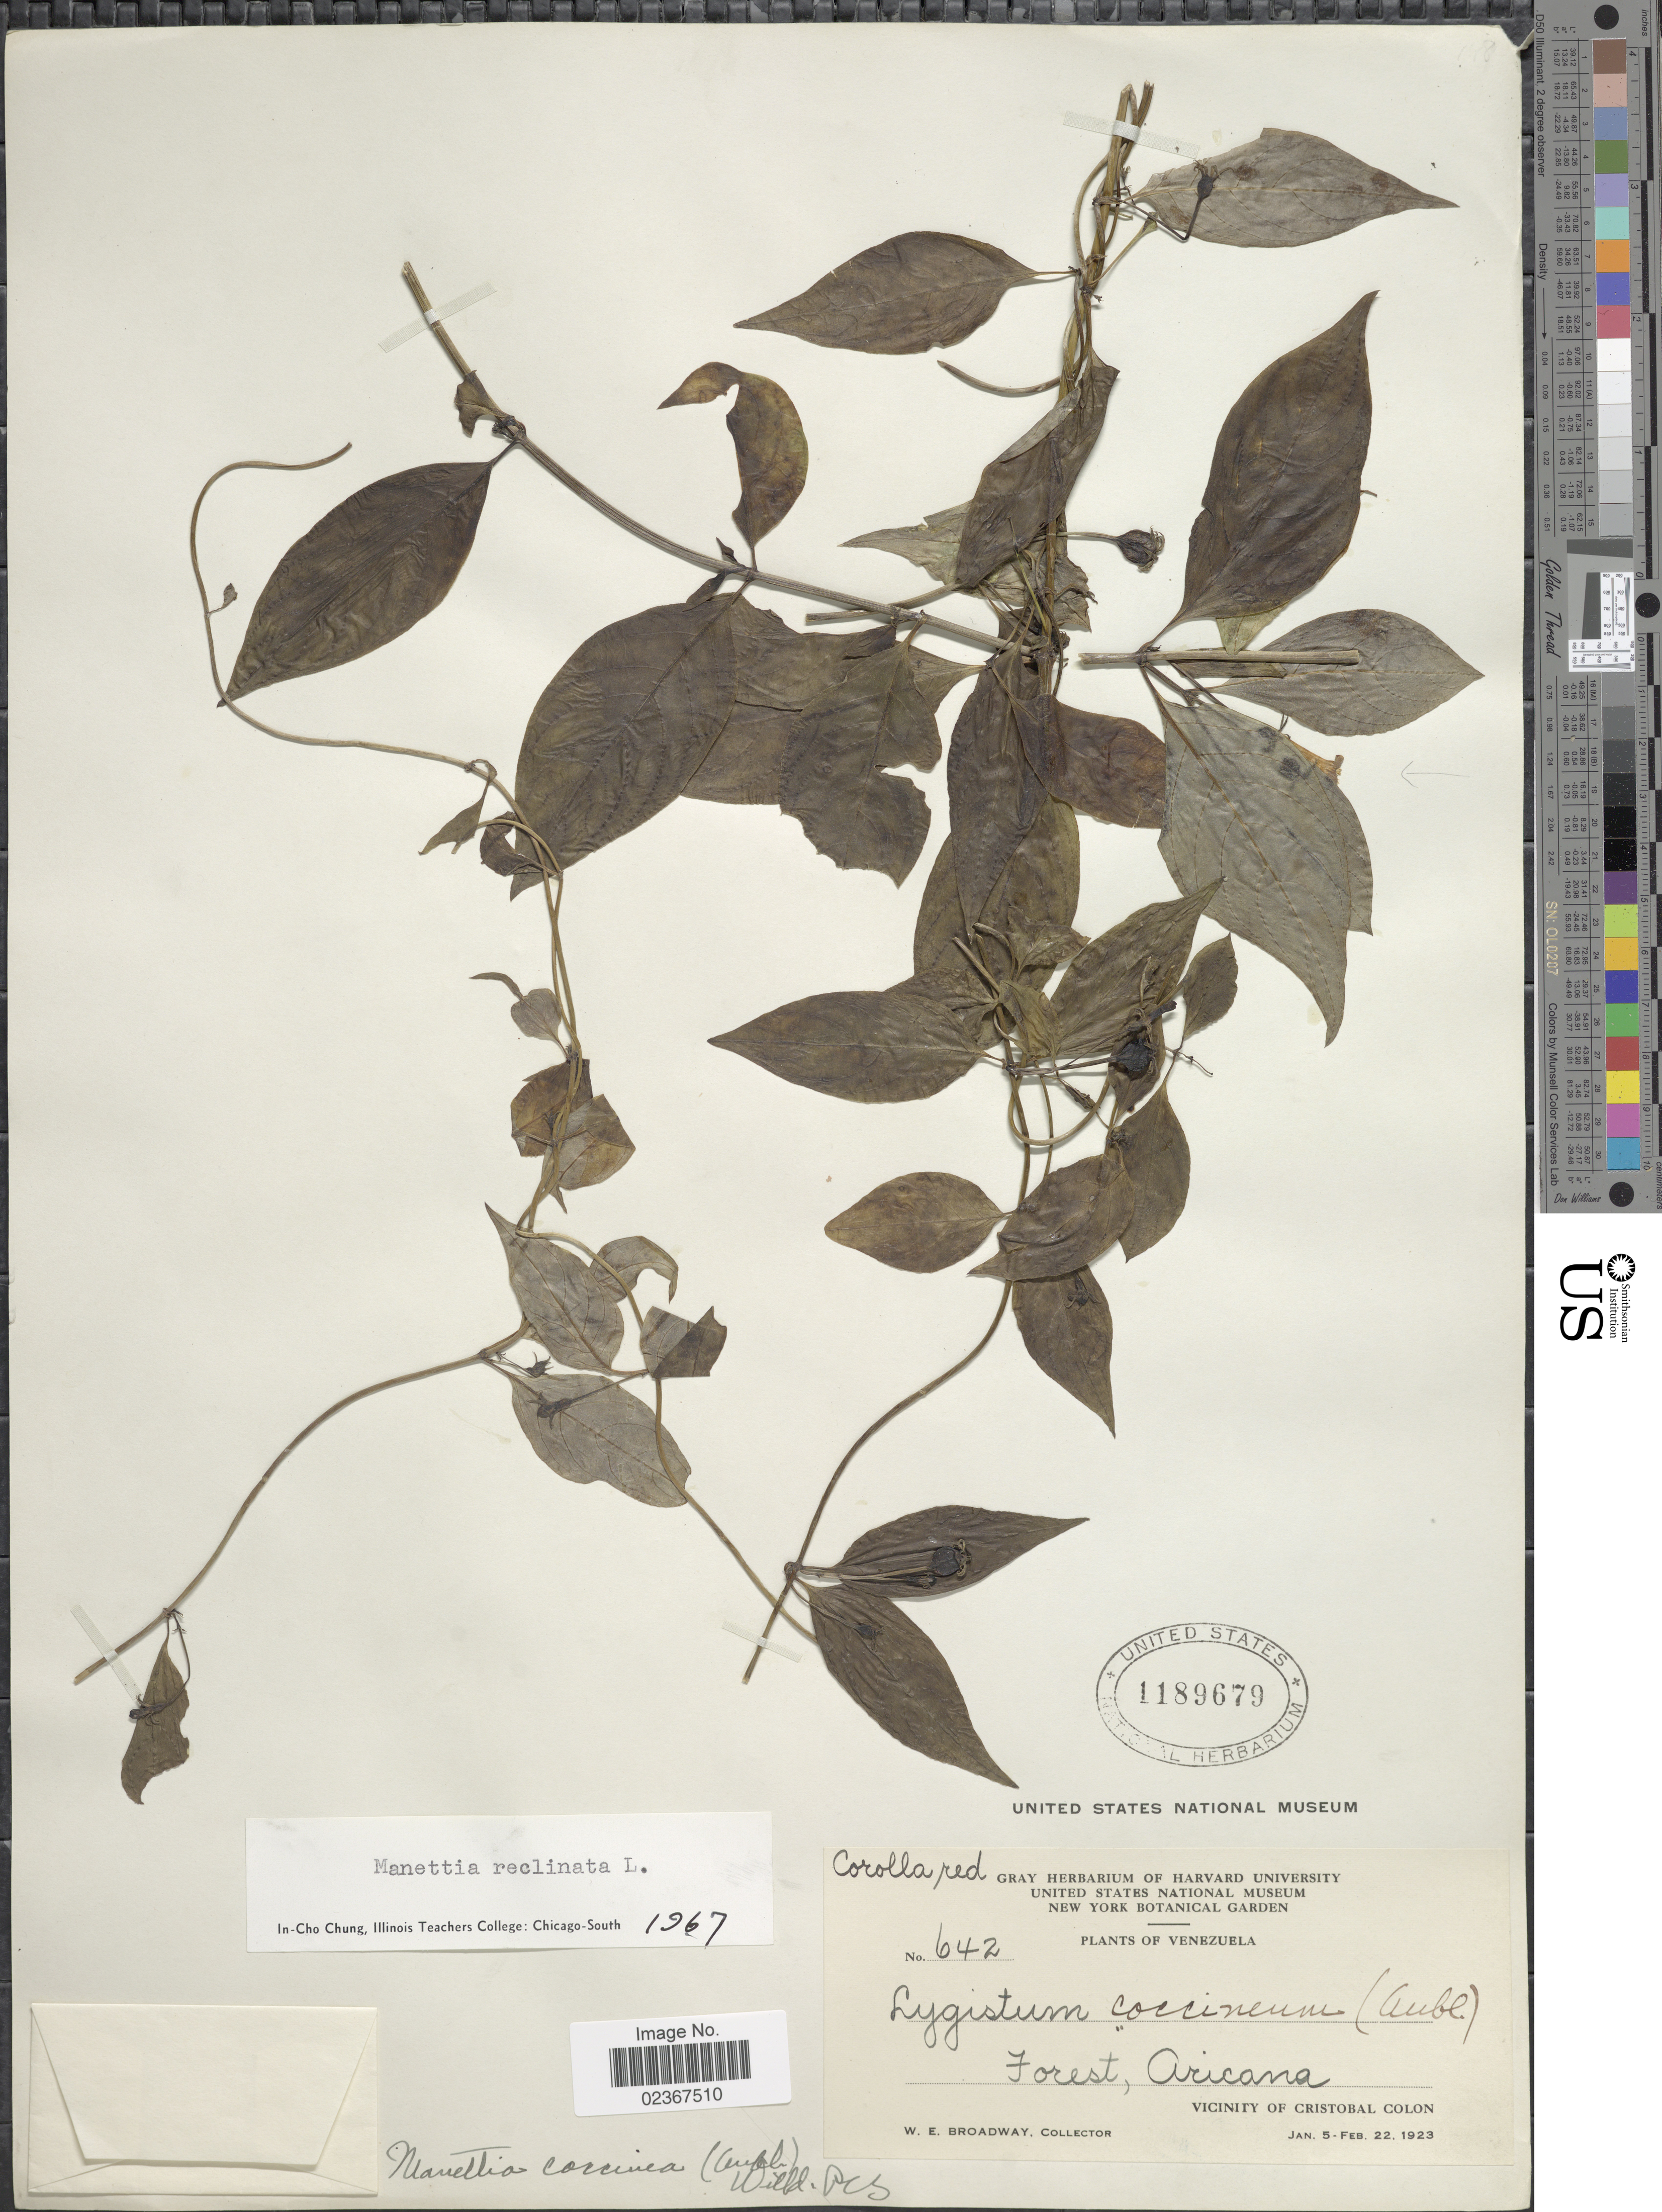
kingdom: Plantae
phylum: Tracheophyta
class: Magnoliopsida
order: Gentianales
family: Rubiaceae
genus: Manettia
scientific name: Manettia reclinata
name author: L.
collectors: W. E. Broadway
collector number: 642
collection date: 1923-01-05/1923-02-22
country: Venezuela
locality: Aricama, Vicinity of Cristobal Colon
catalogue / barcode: US 1189679